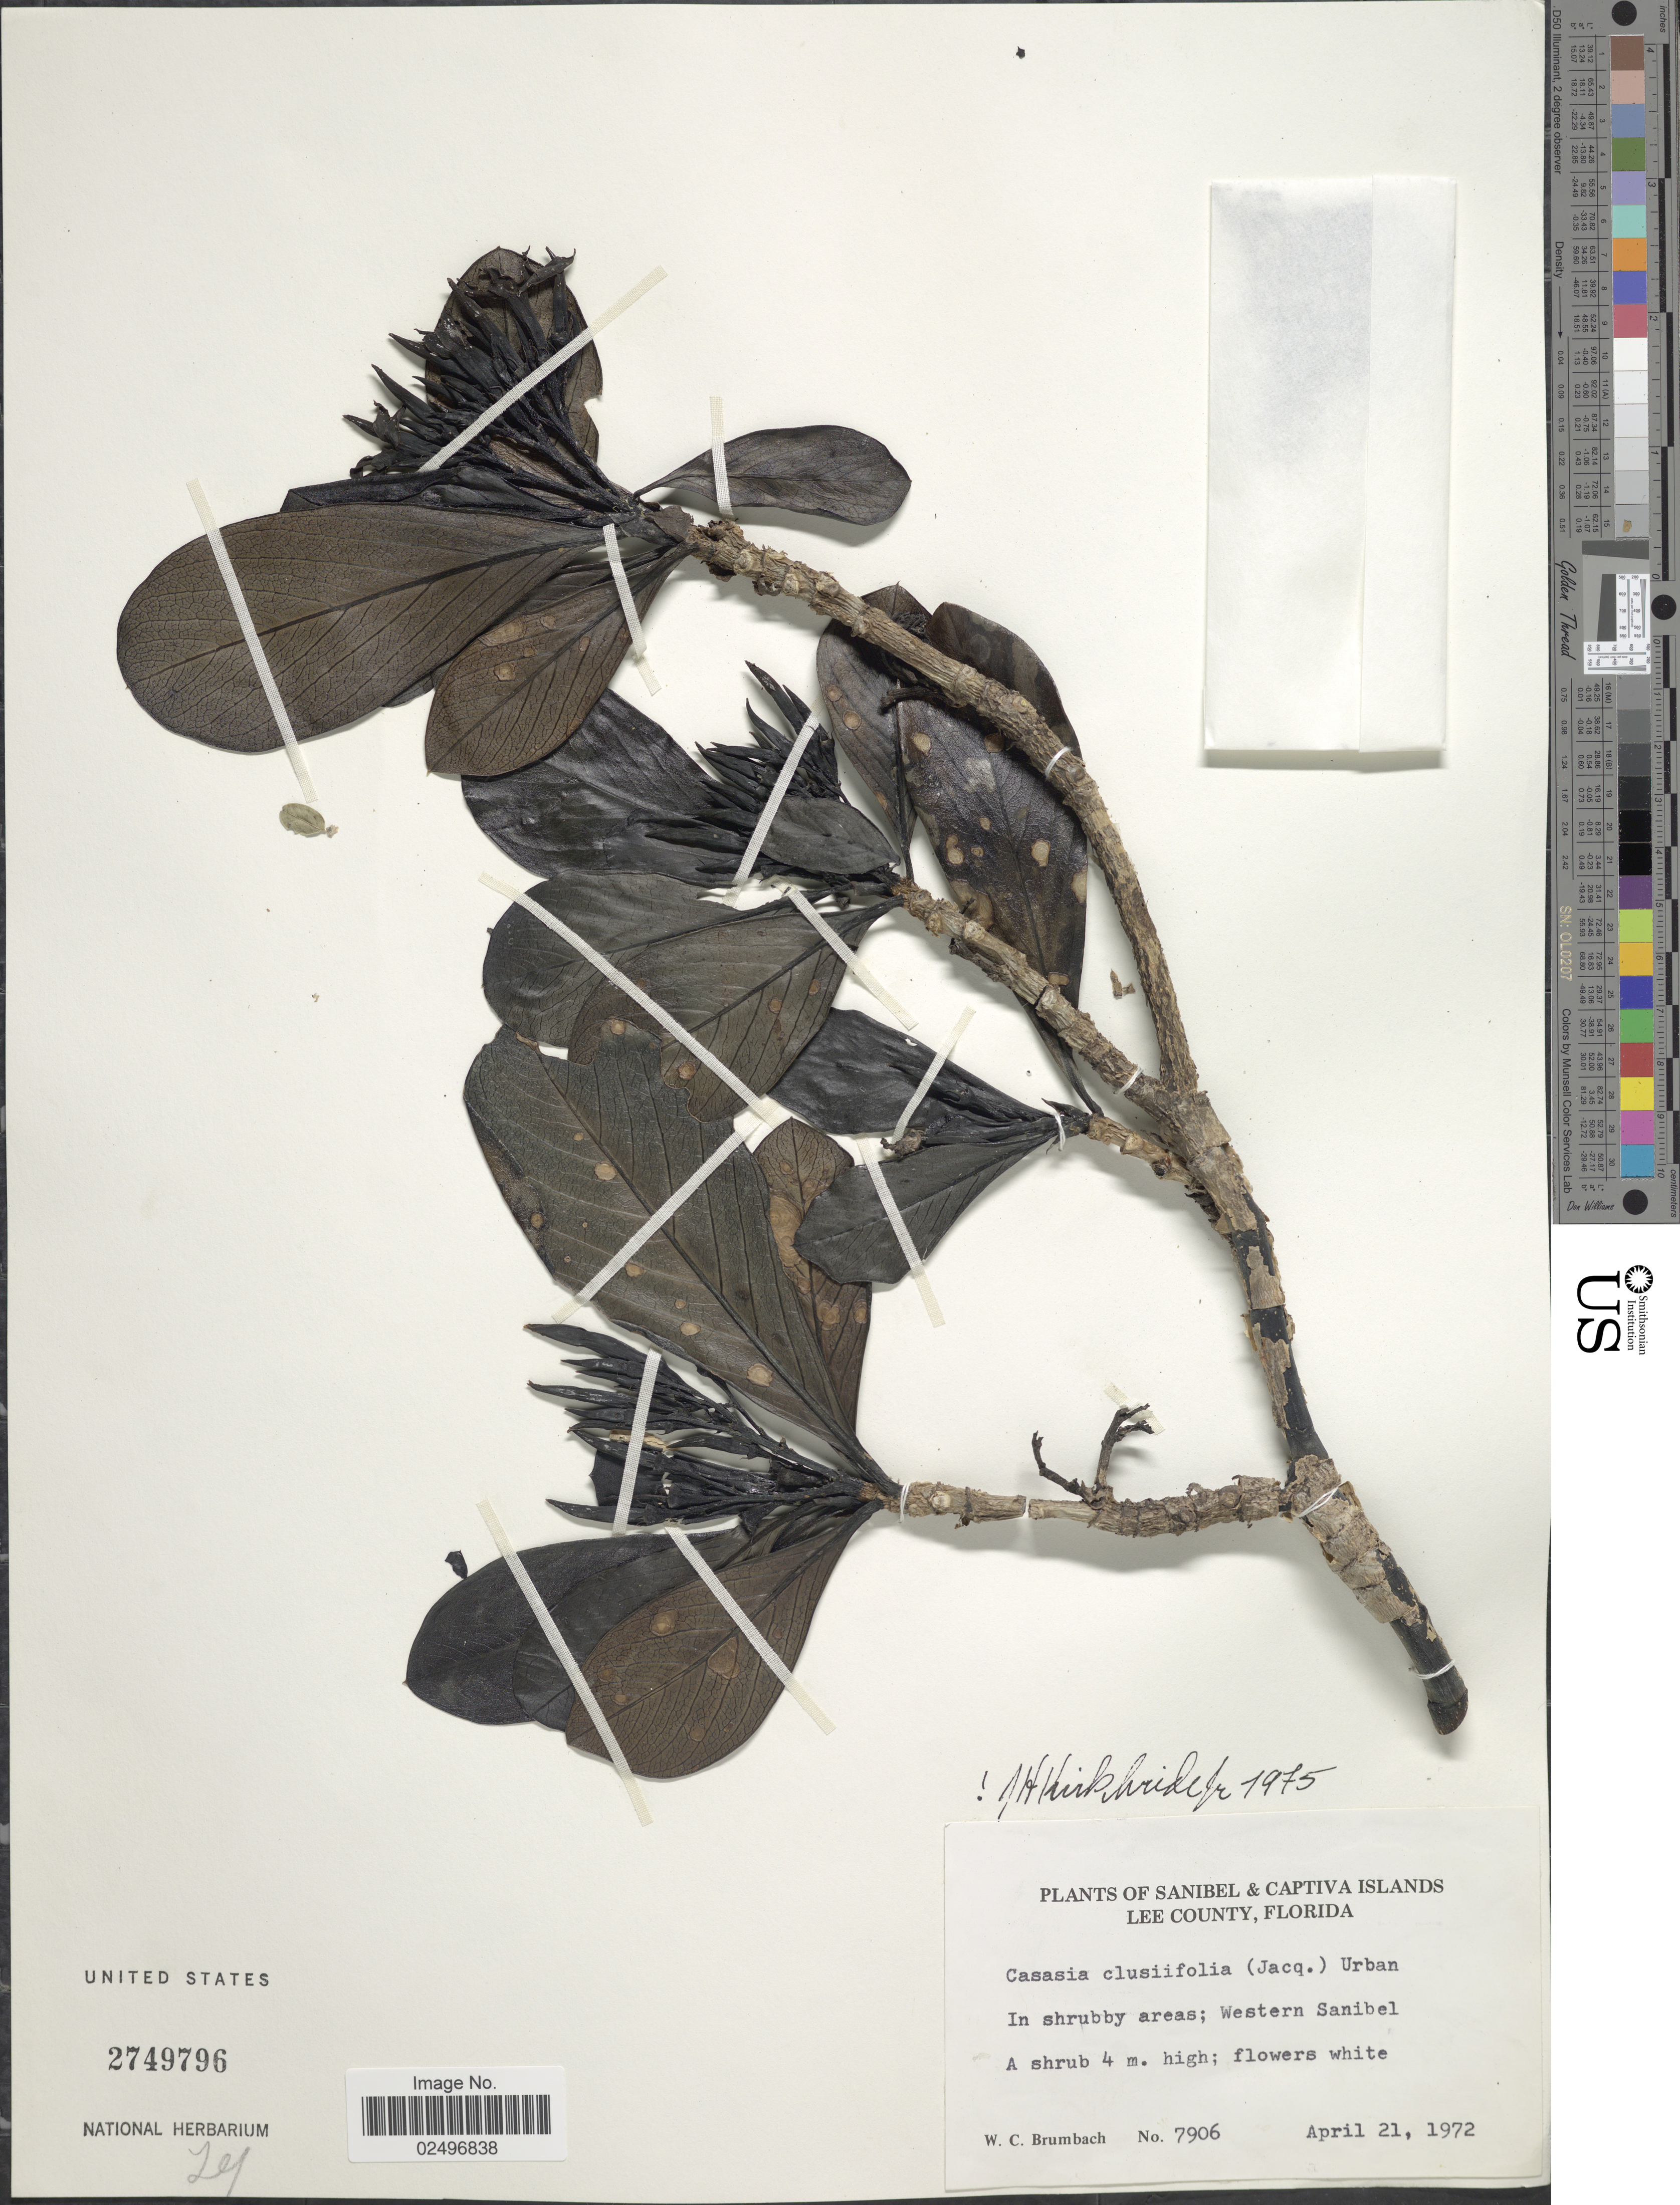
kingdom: Plantae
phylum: Tracheophyta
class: Magnoliopsida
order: Gentianales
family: Rubiaceae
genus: Casasia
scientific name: Casasia clusiifolia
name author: (Jacq.) Urb.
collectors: W. C. Brumbach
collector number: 7906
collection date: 1972-04-21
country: United States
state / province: Florida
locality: Sanibel & Captiva Islands, Lee County, In shrubby areas; Western Sanibel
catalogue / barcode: US 2749796